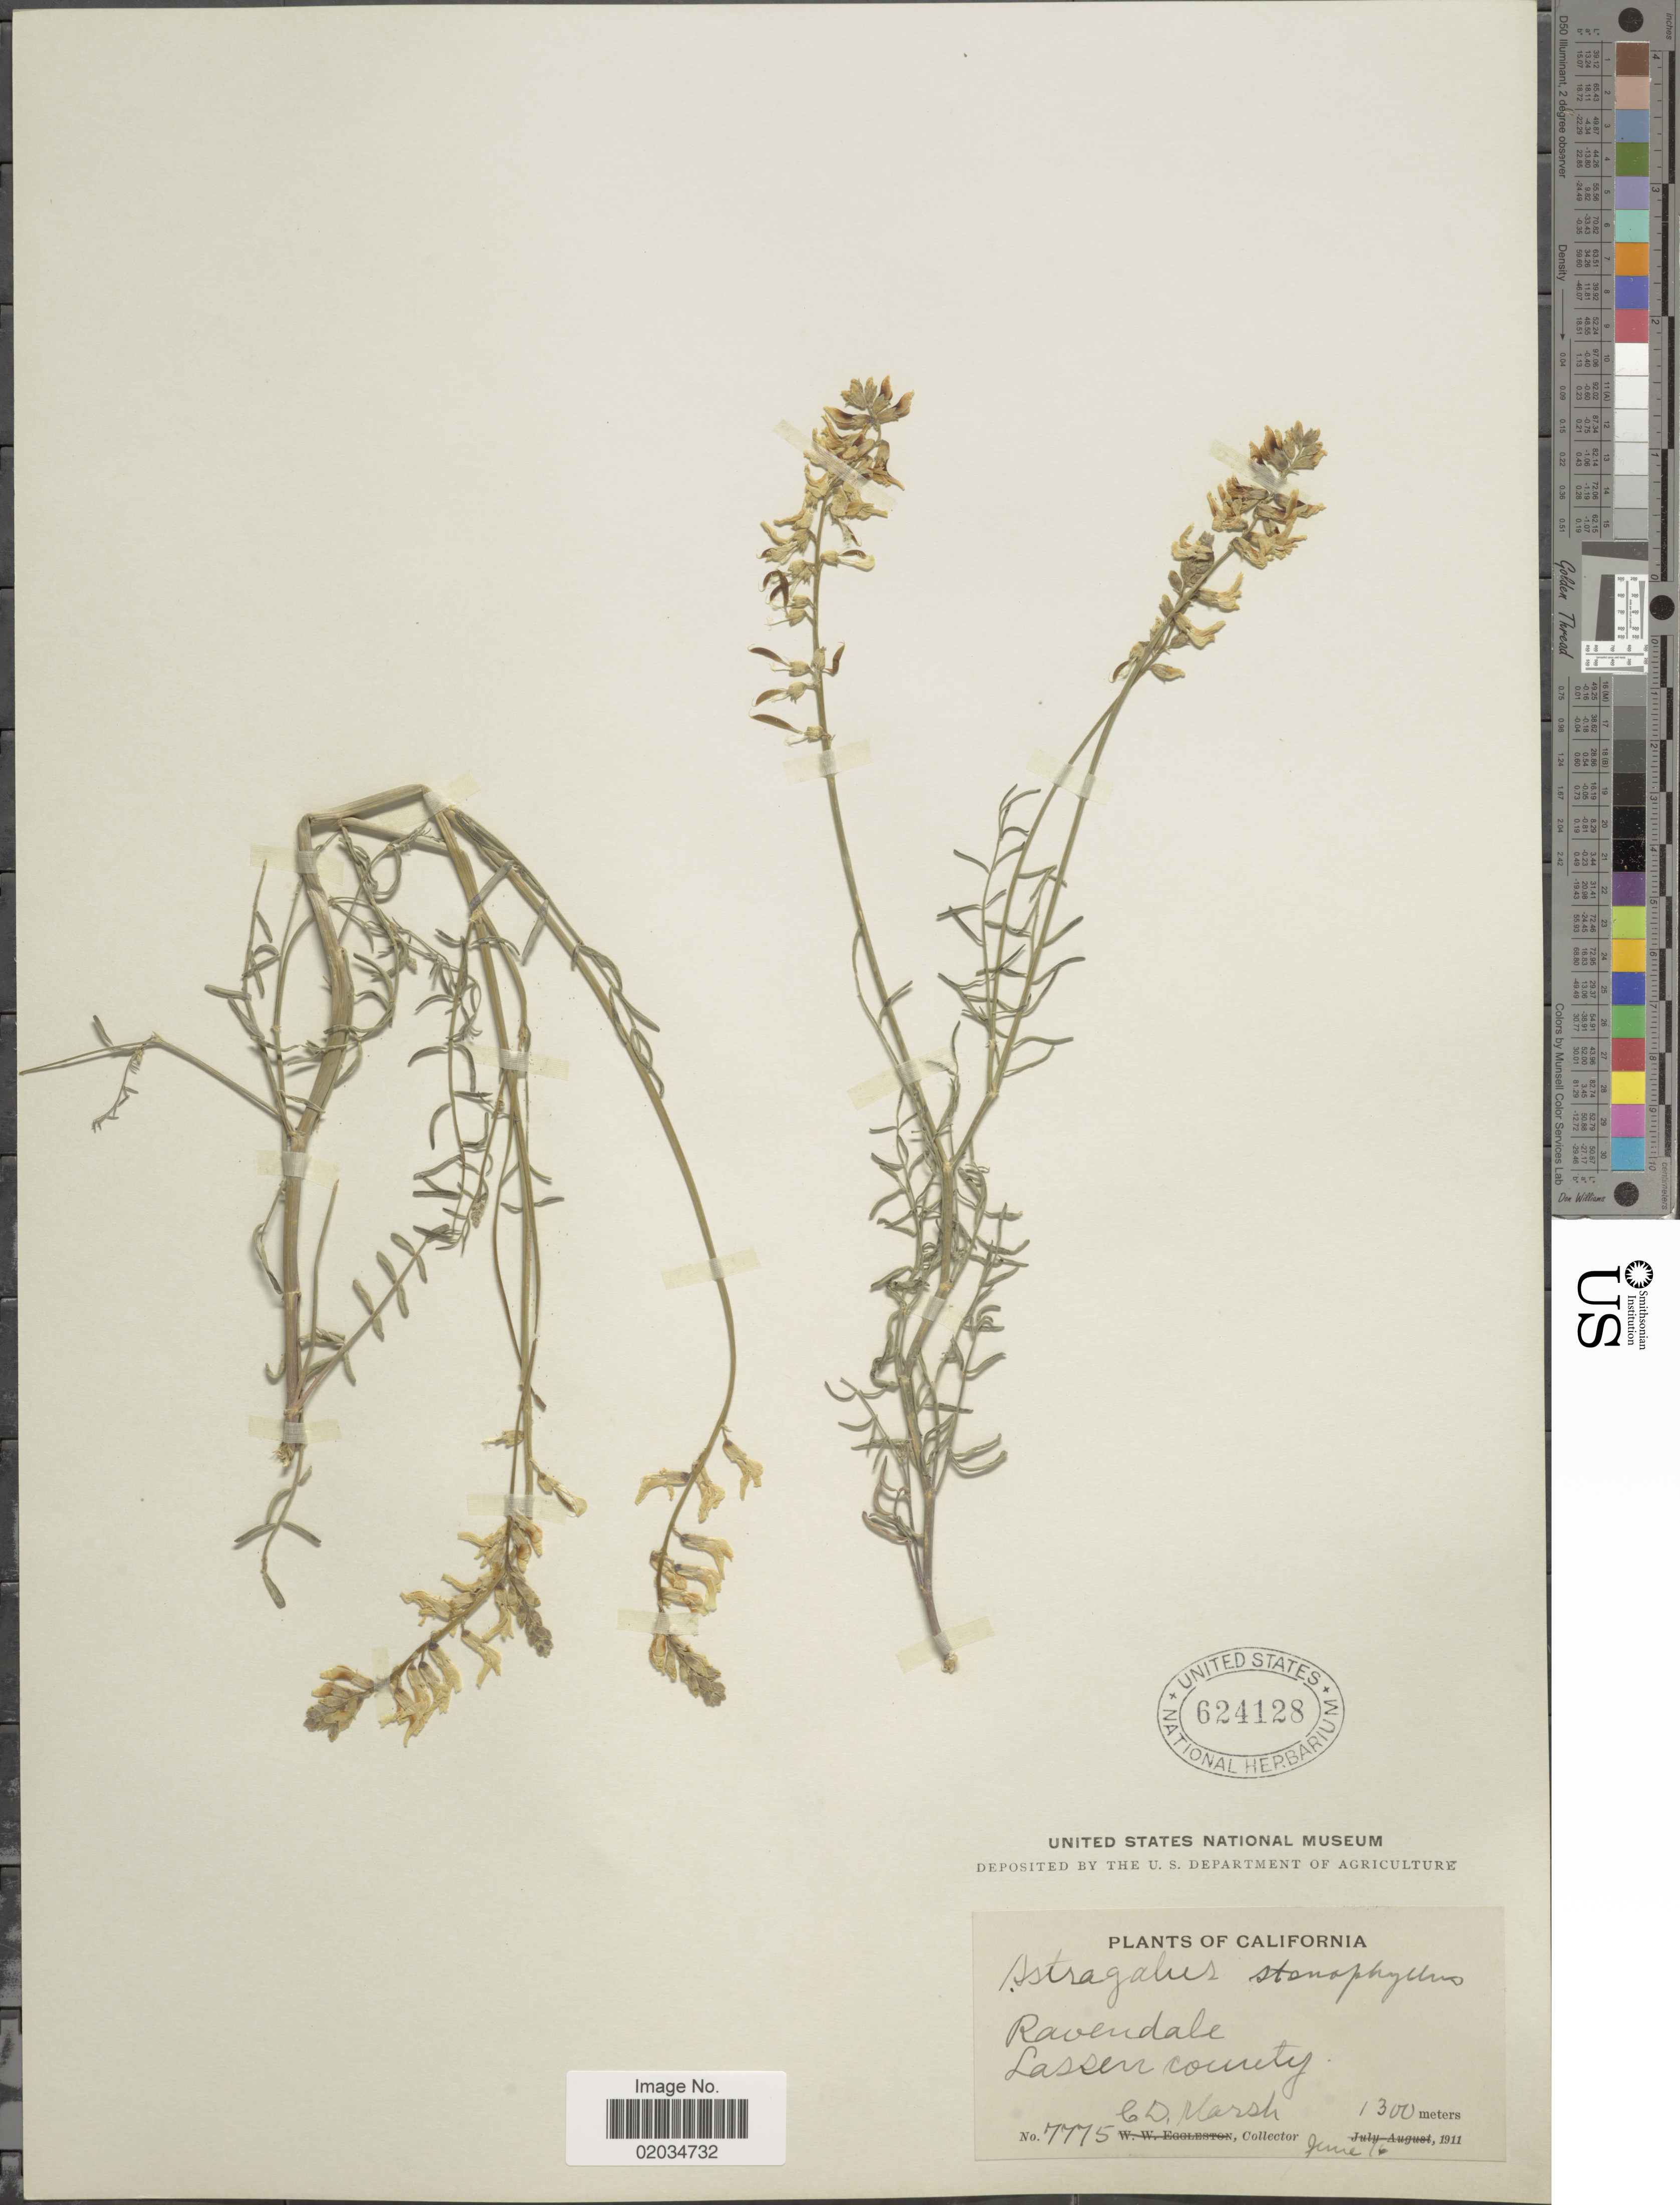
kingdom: Plantae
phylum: Tracheophyta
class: Magnoliopsida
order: Fabales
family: Fabaceae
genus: Astragalus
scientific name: Astragalus stenophyllus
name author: Torr. & A. Gray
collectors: C. D. Marsh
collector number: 7775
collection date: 1911-06-16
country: United States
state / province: California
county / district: Lassen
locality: Ravendale. Lassen County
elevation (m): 1300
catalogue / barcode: US 624128